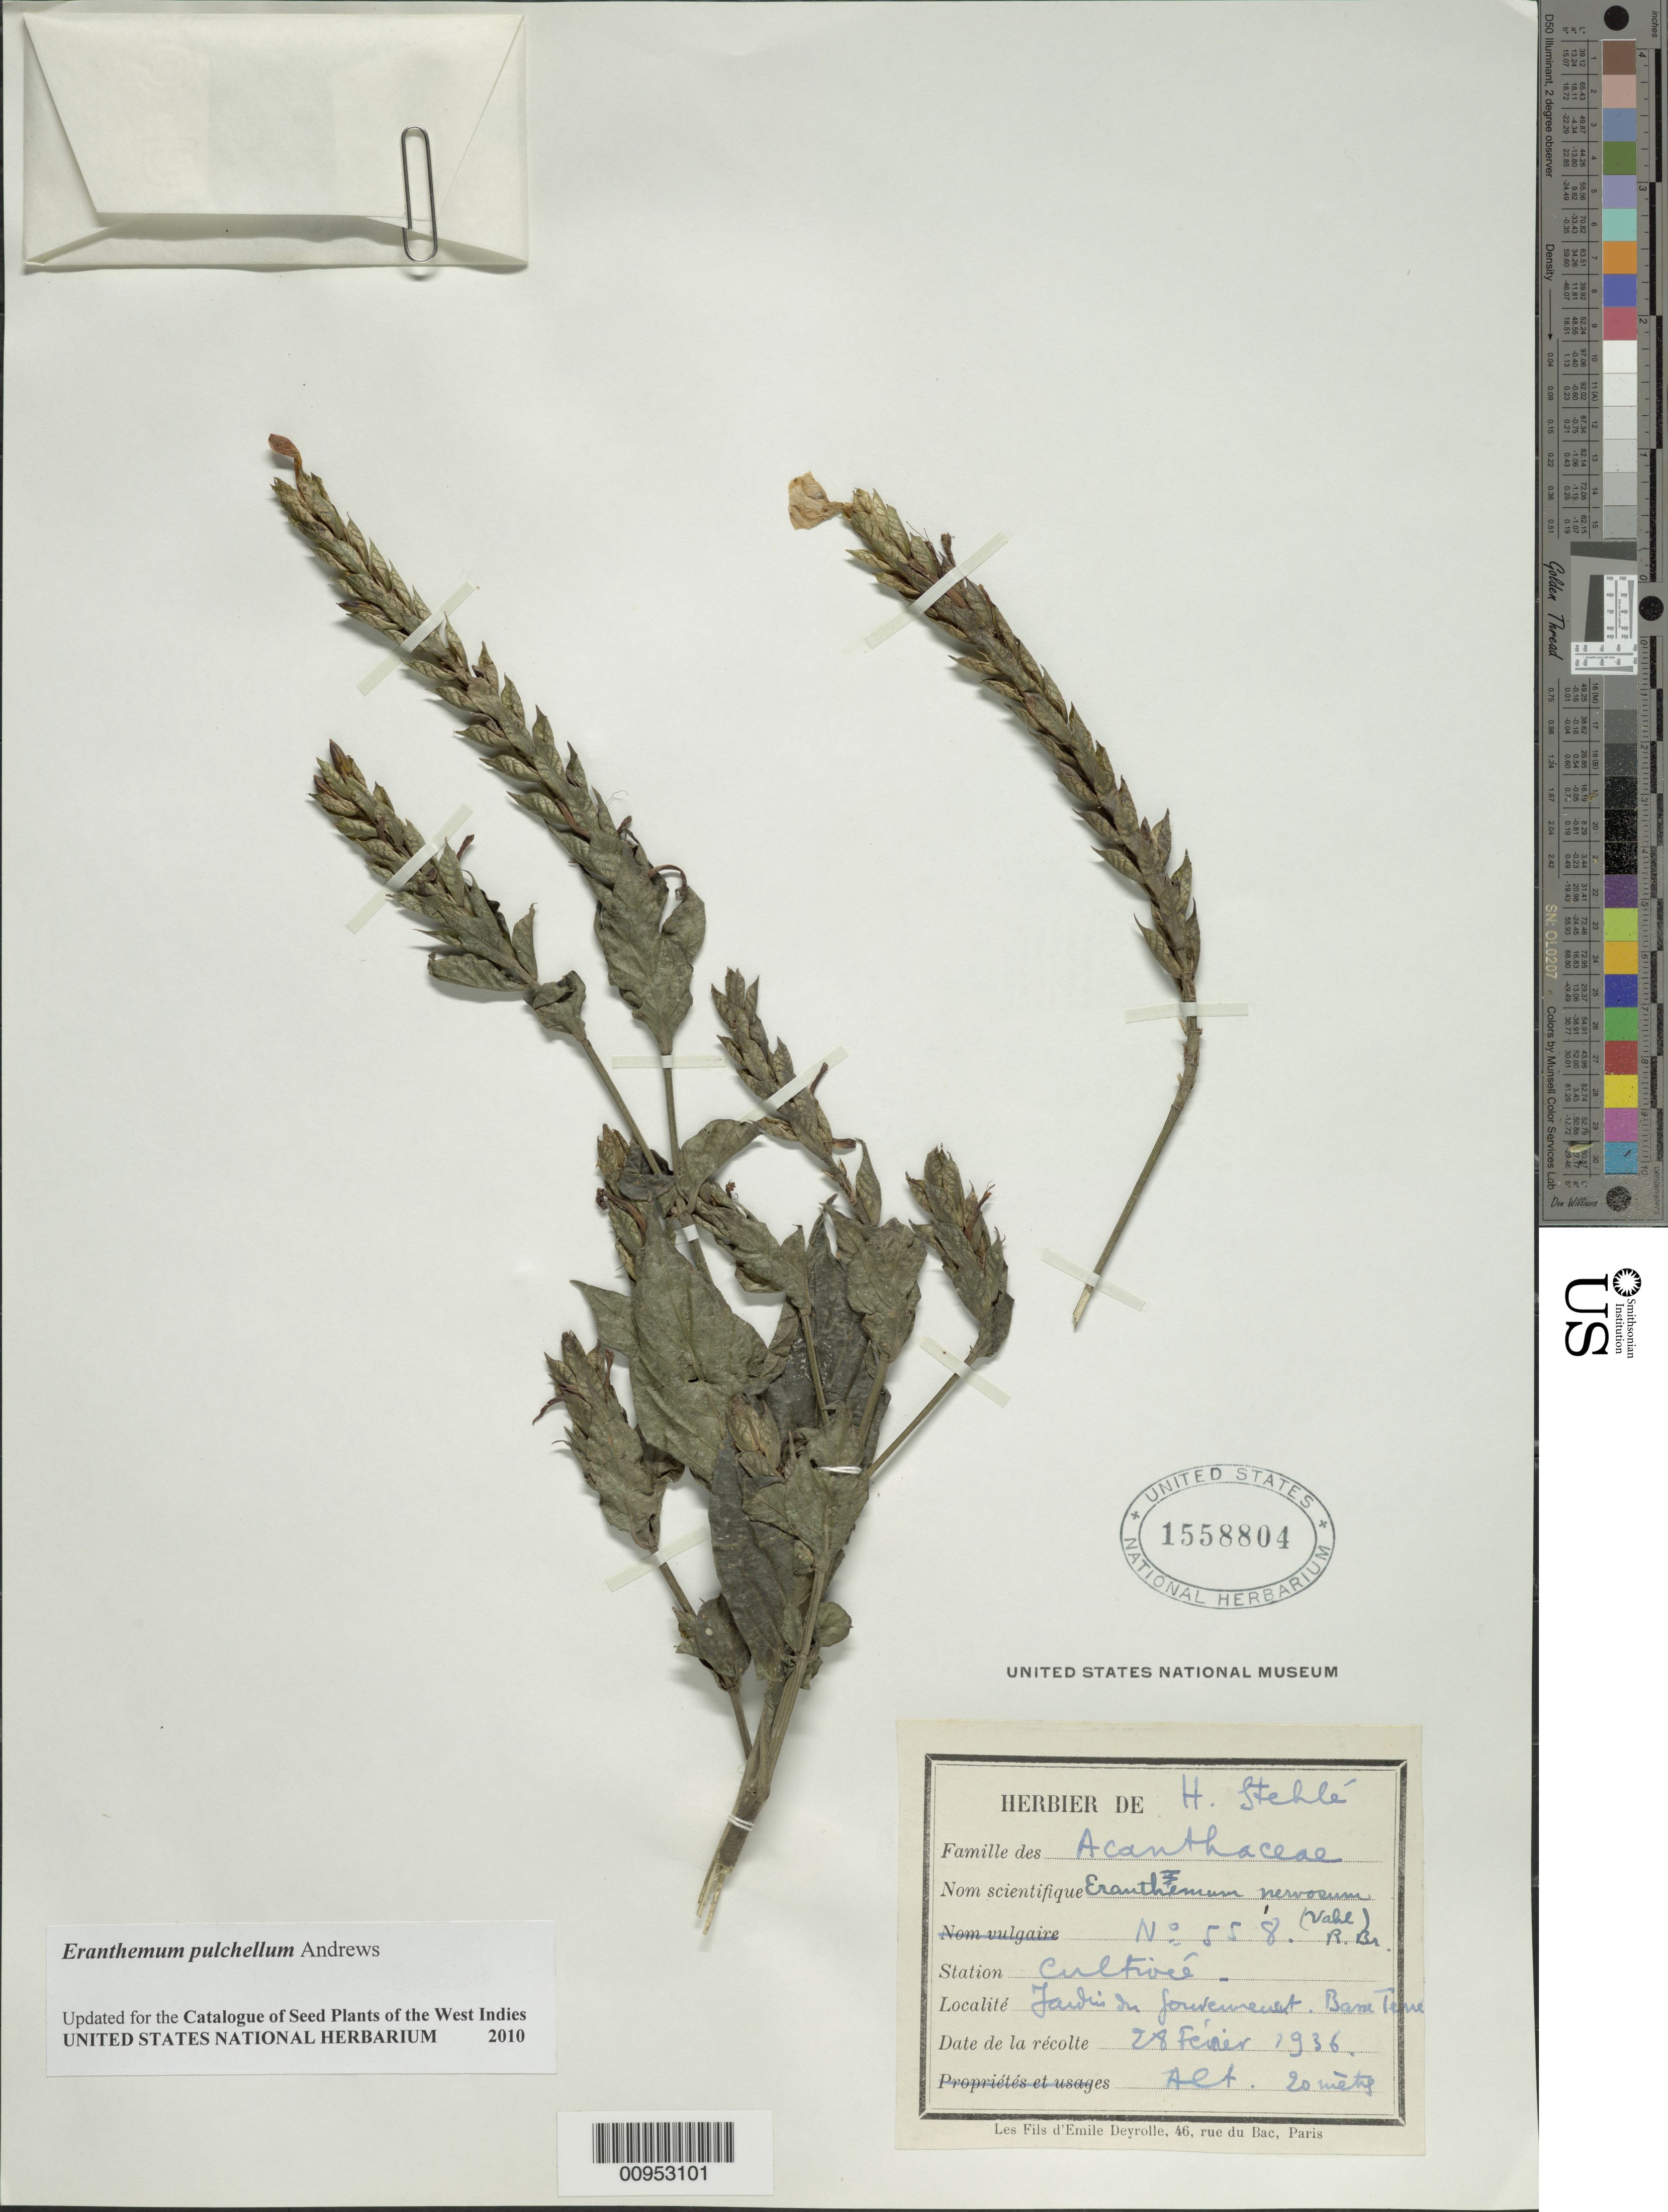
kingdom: Plantae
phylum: Tracheophyta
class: Magnoliopsida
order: Lamiales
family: Acanthaceae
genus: Eranthemum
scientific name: Eranthemum pulchellum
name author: Andrews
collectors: H. Stehlé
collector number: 558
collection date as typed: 28 Feb 1936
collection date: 1936-02-28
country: Guadeloupe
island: Basse Terre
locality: Basse Terre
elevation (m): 20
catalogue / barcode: US 1558804